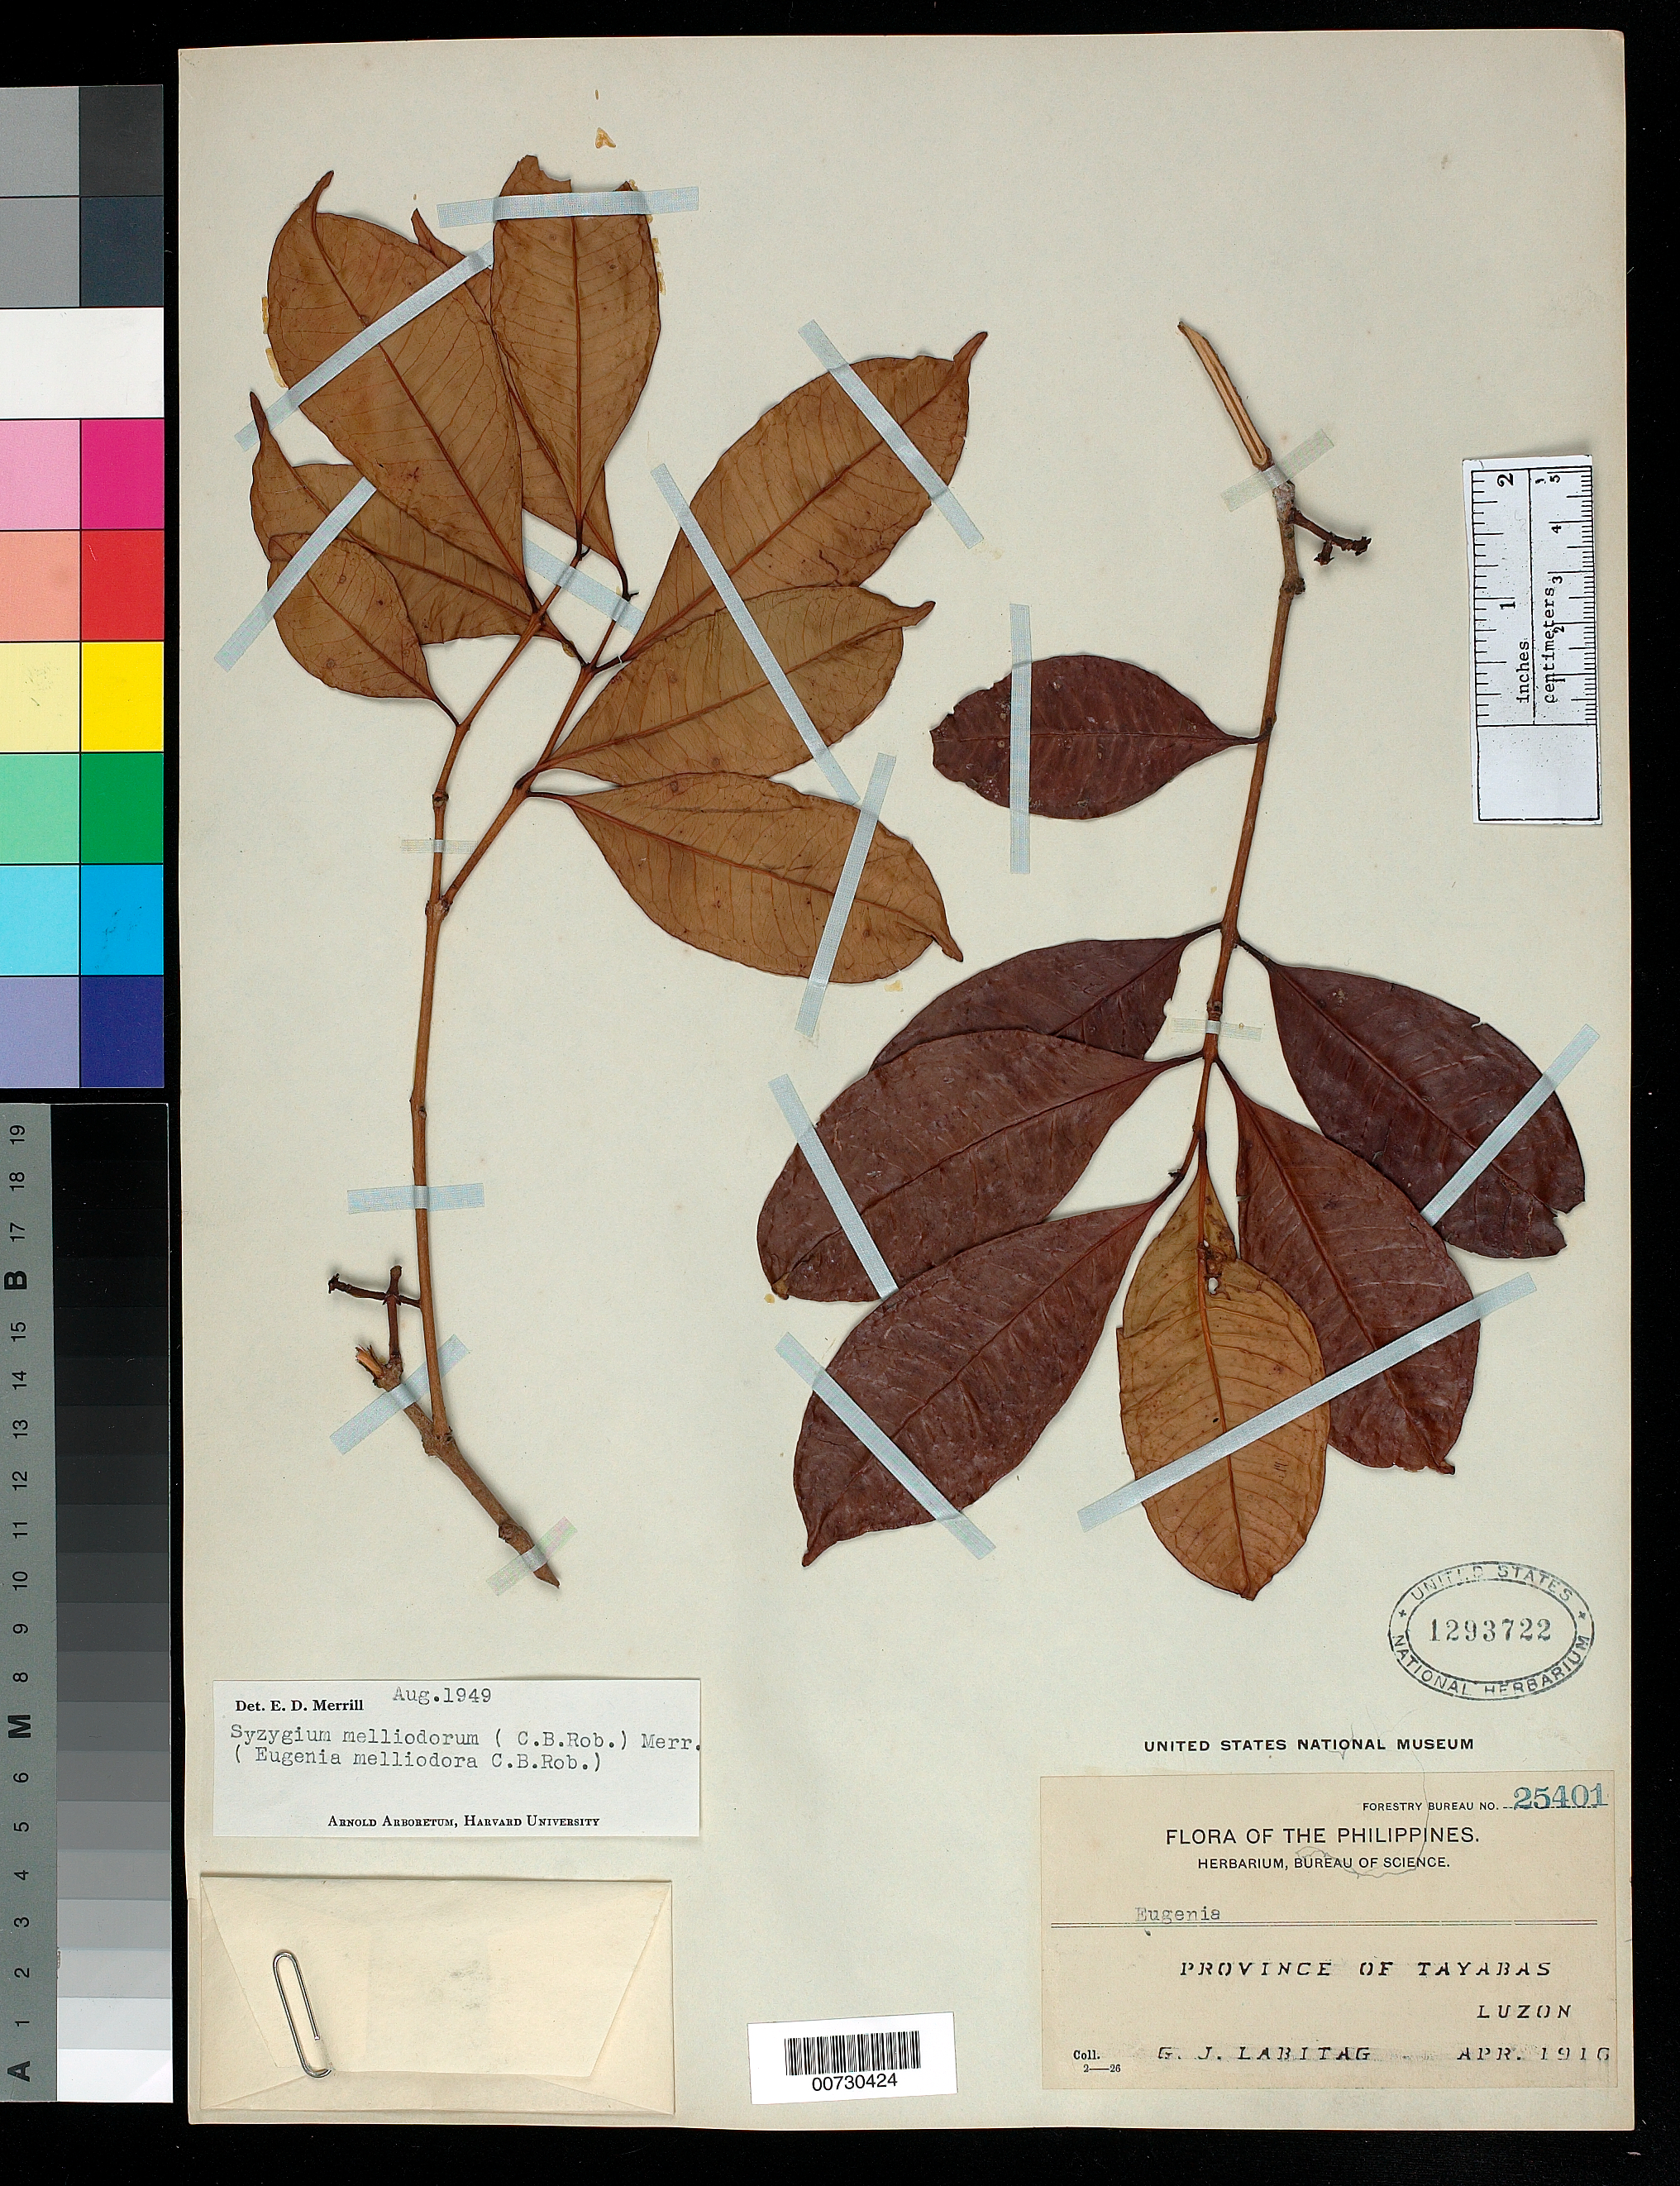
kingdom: Plantae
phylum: Tracheophyta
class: Magnoliopsida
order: Myrtales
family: Myrtaceae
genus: Syzygium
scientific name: Syzygium melliodorum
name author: (C.B. Rob.) Merr.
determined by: Merrill, Elmer D.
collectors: G. Labitag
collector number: For. Bur. 25401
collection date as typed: Apr 1916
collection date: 1916-04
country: Philippines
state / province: Calabarzon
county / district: Quezon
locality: Tayabas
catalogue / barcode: US 1293722